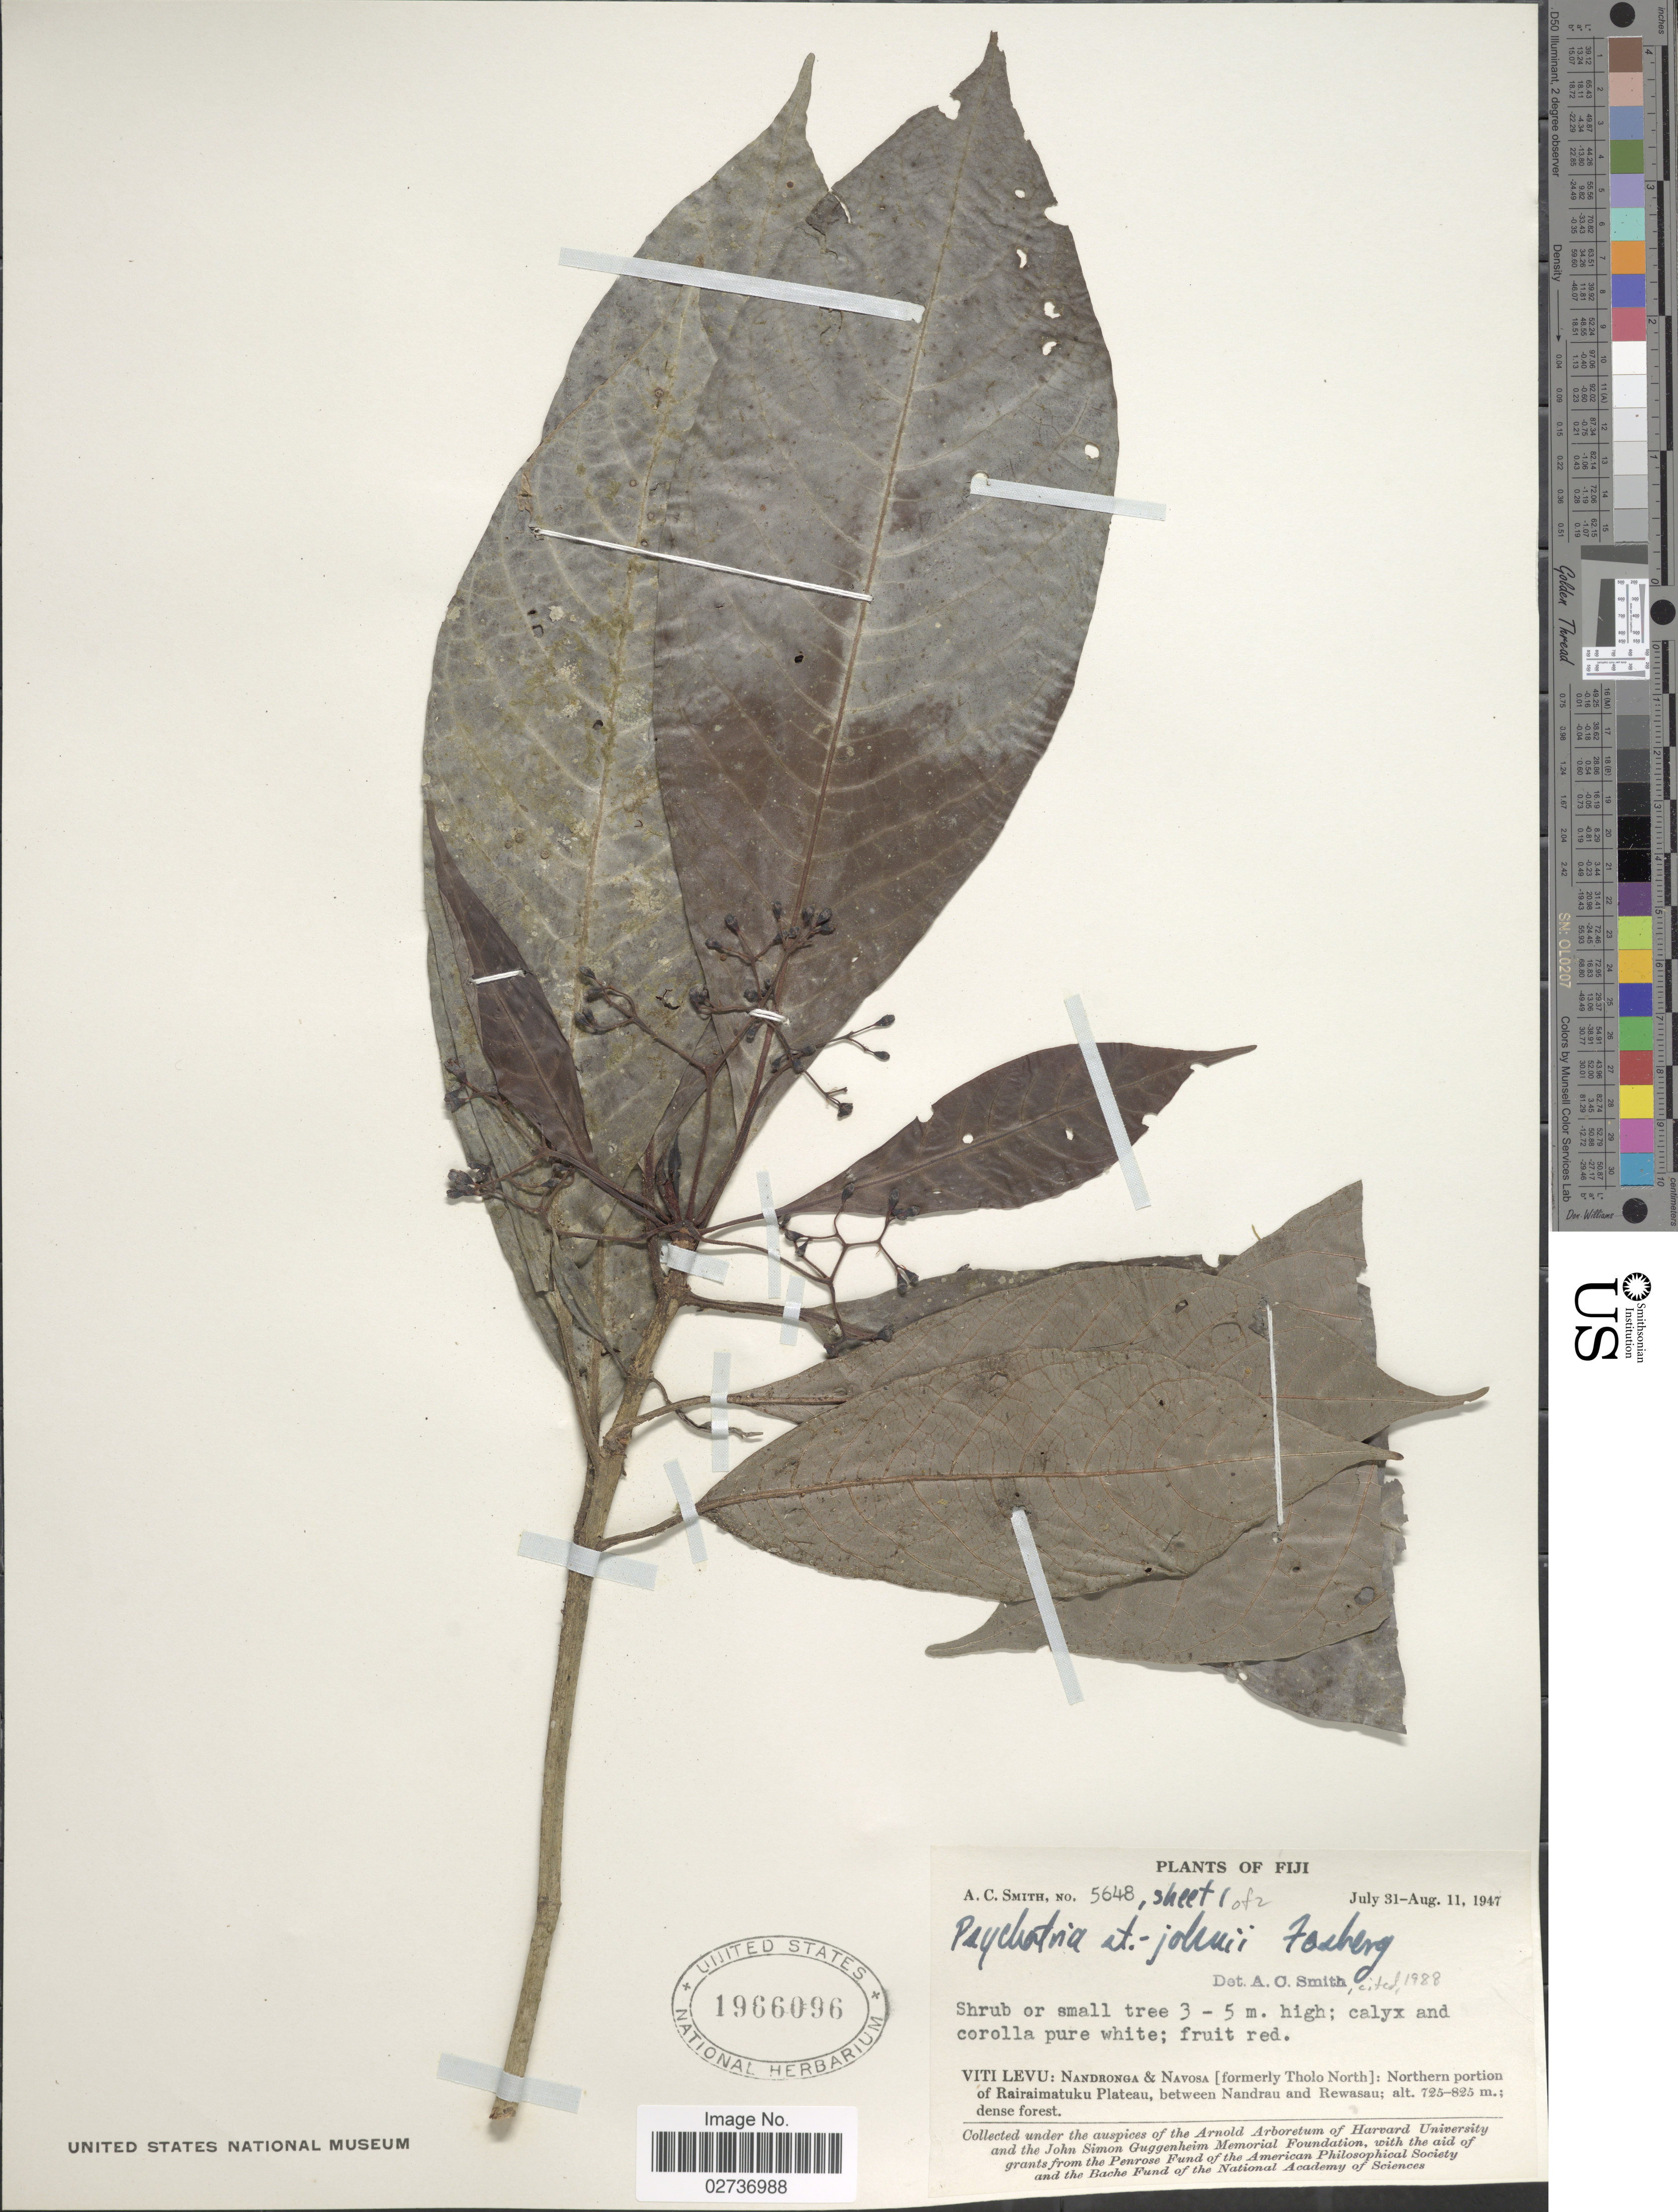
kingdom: Plantae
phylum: Tracheophyta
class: Magnoliopsida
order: Gentianales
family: Rubiaceae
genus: Psychotria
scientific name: Psychotria st.-johnii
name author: Fosberg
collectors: A. C. Smith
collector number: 5648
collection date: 1947-07-31/1947-08-11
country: Fiji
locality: Viti Levu: Nandronga & Navosa [formerly Tholo North]: Northern portion of Rairaimatuku Plateau, between Nandrau and Rewasau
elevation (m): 725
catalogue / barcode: US 1966096